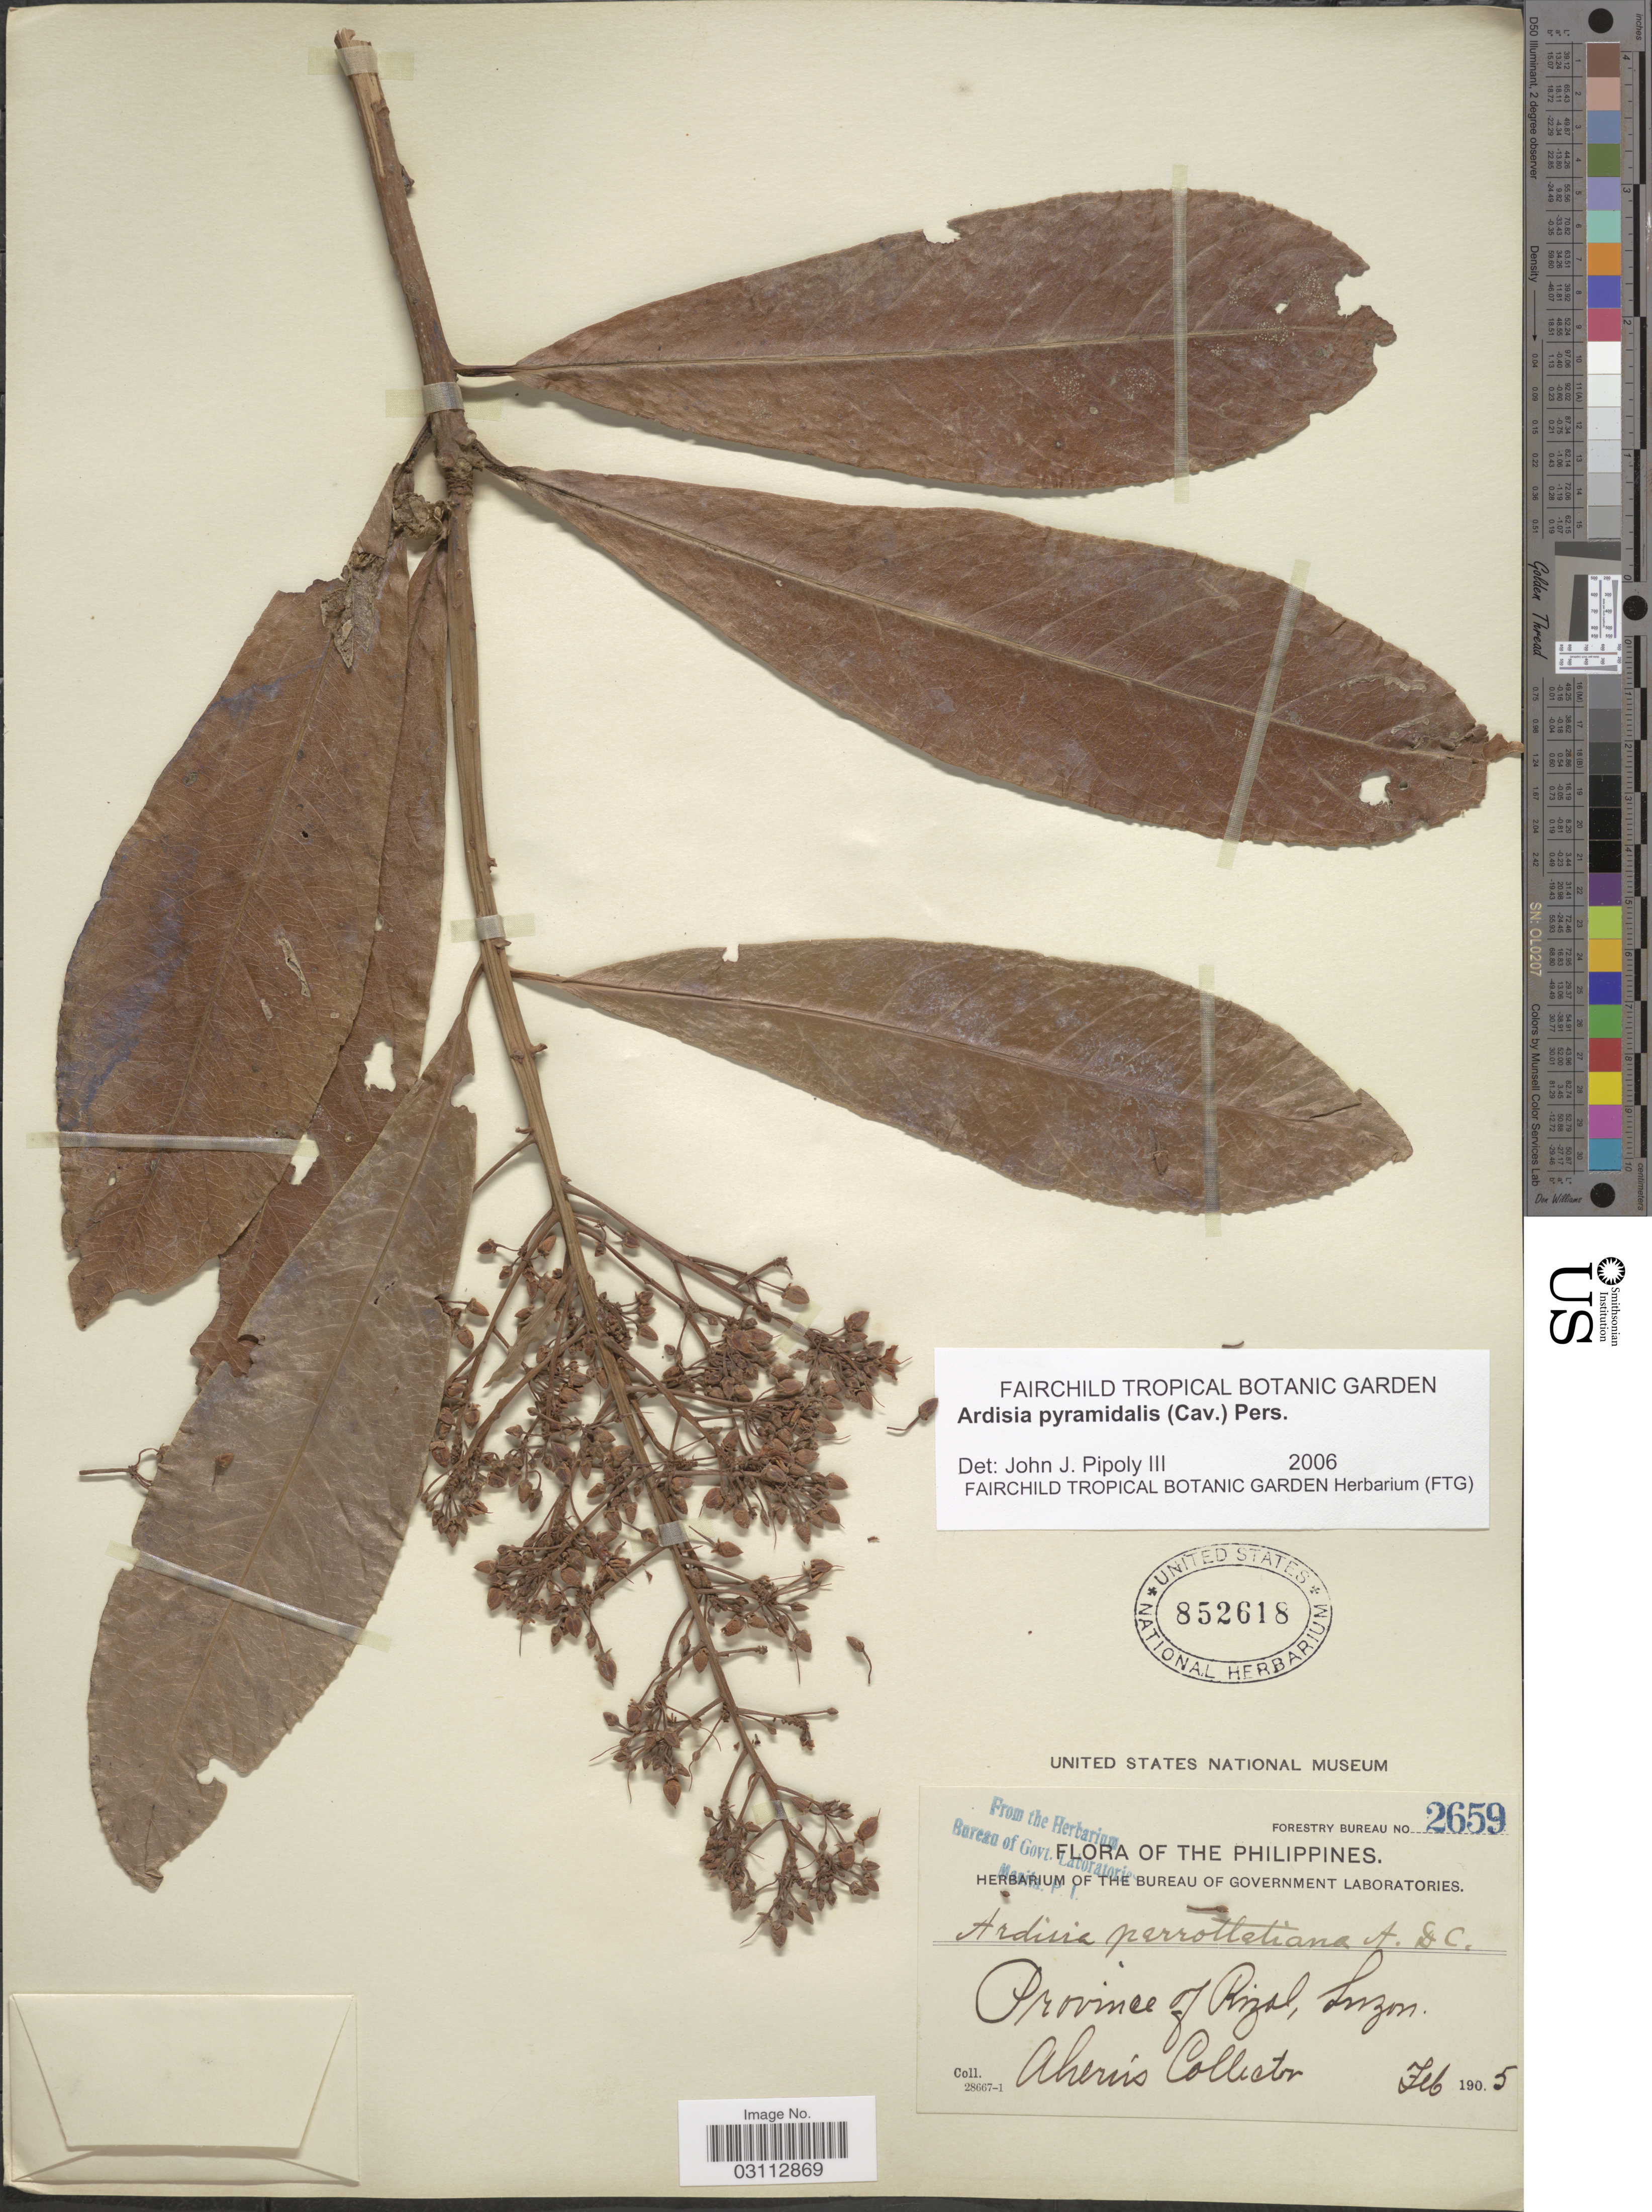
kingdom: Plantae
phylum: Tracheophyta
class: Magnoliopsida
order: Ericales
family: Primulaceae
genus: Ardisia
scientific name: Ardisia pyramidalis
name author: (Cav.) Pers.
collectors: Ahern's collector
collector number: Forestry Bureau 2659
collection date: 1905-02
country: Philippines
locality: Province of Rizal, Luzon.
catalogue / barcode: US 852618